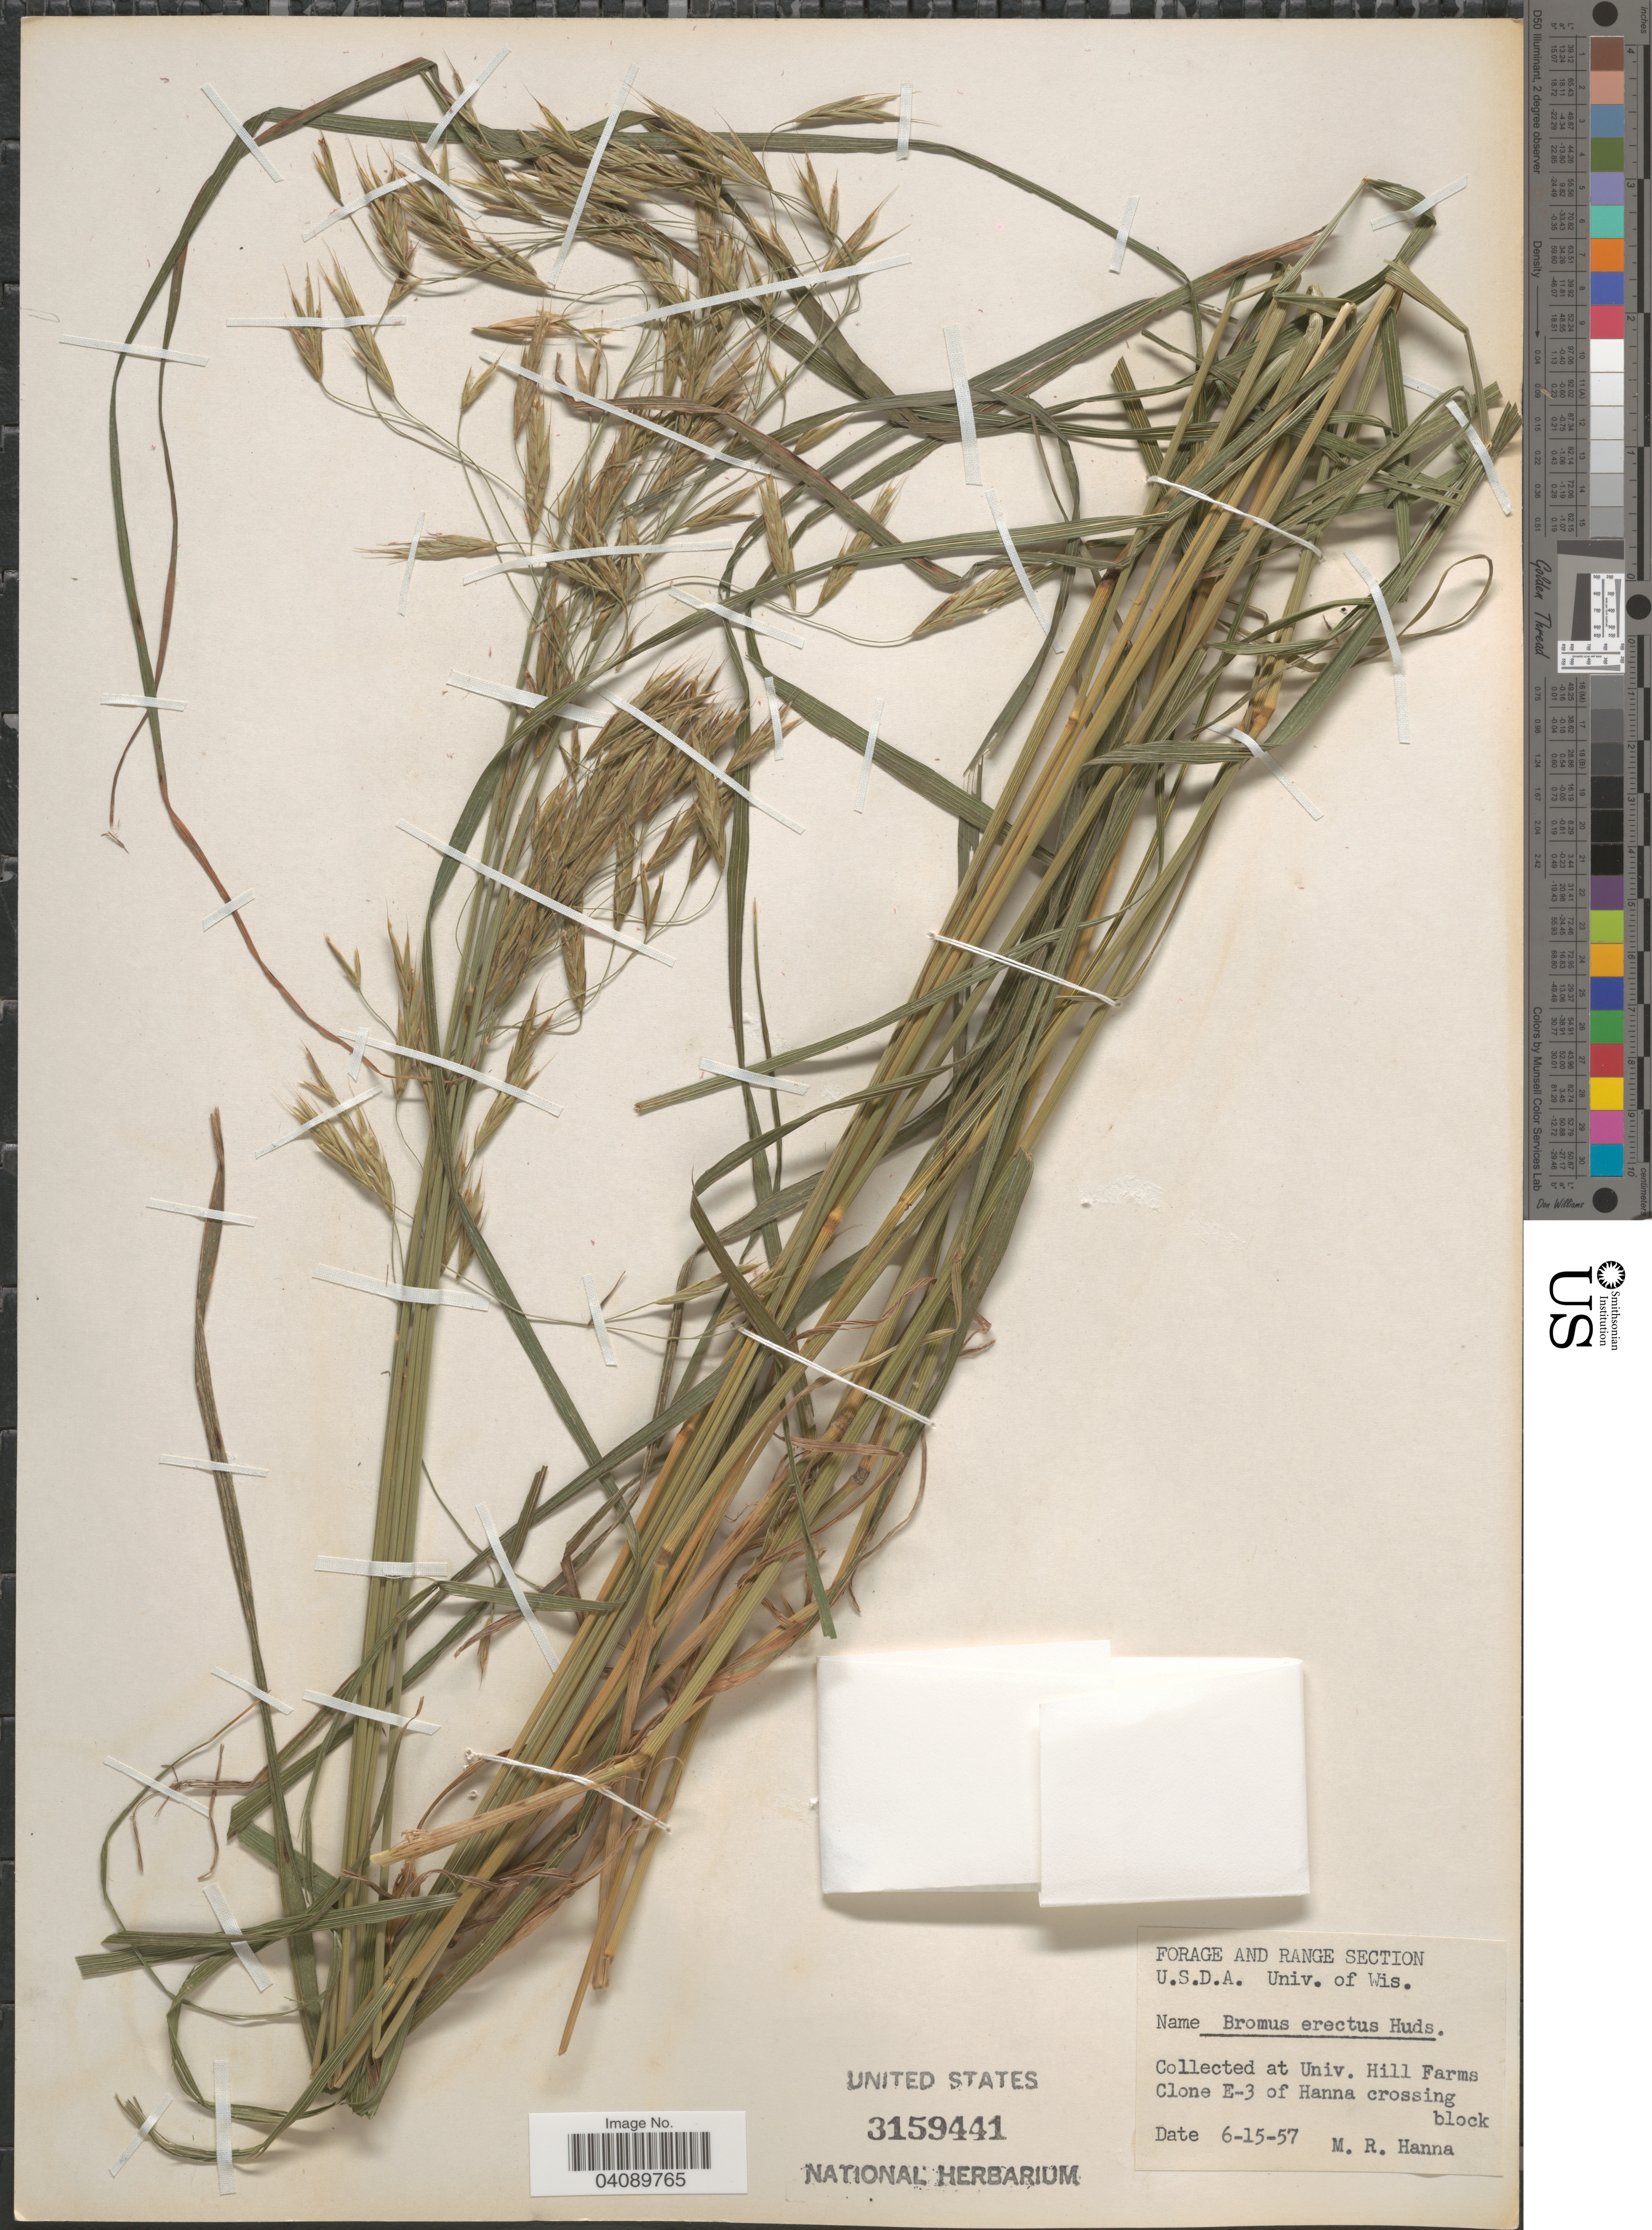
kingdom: Plantae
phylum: Tracheophyta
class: Liliopsida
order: Poales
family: Poaceae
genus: Bromus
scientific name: Bromus erectus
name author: Huds.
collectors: M. Hanna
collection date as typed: Transcribed d/m/y: 15/6/57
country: United States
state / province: Wisconsin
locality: Univ. Hill Farms. Clone E-3 of Hanna crossing block.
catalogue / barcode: US 3159441